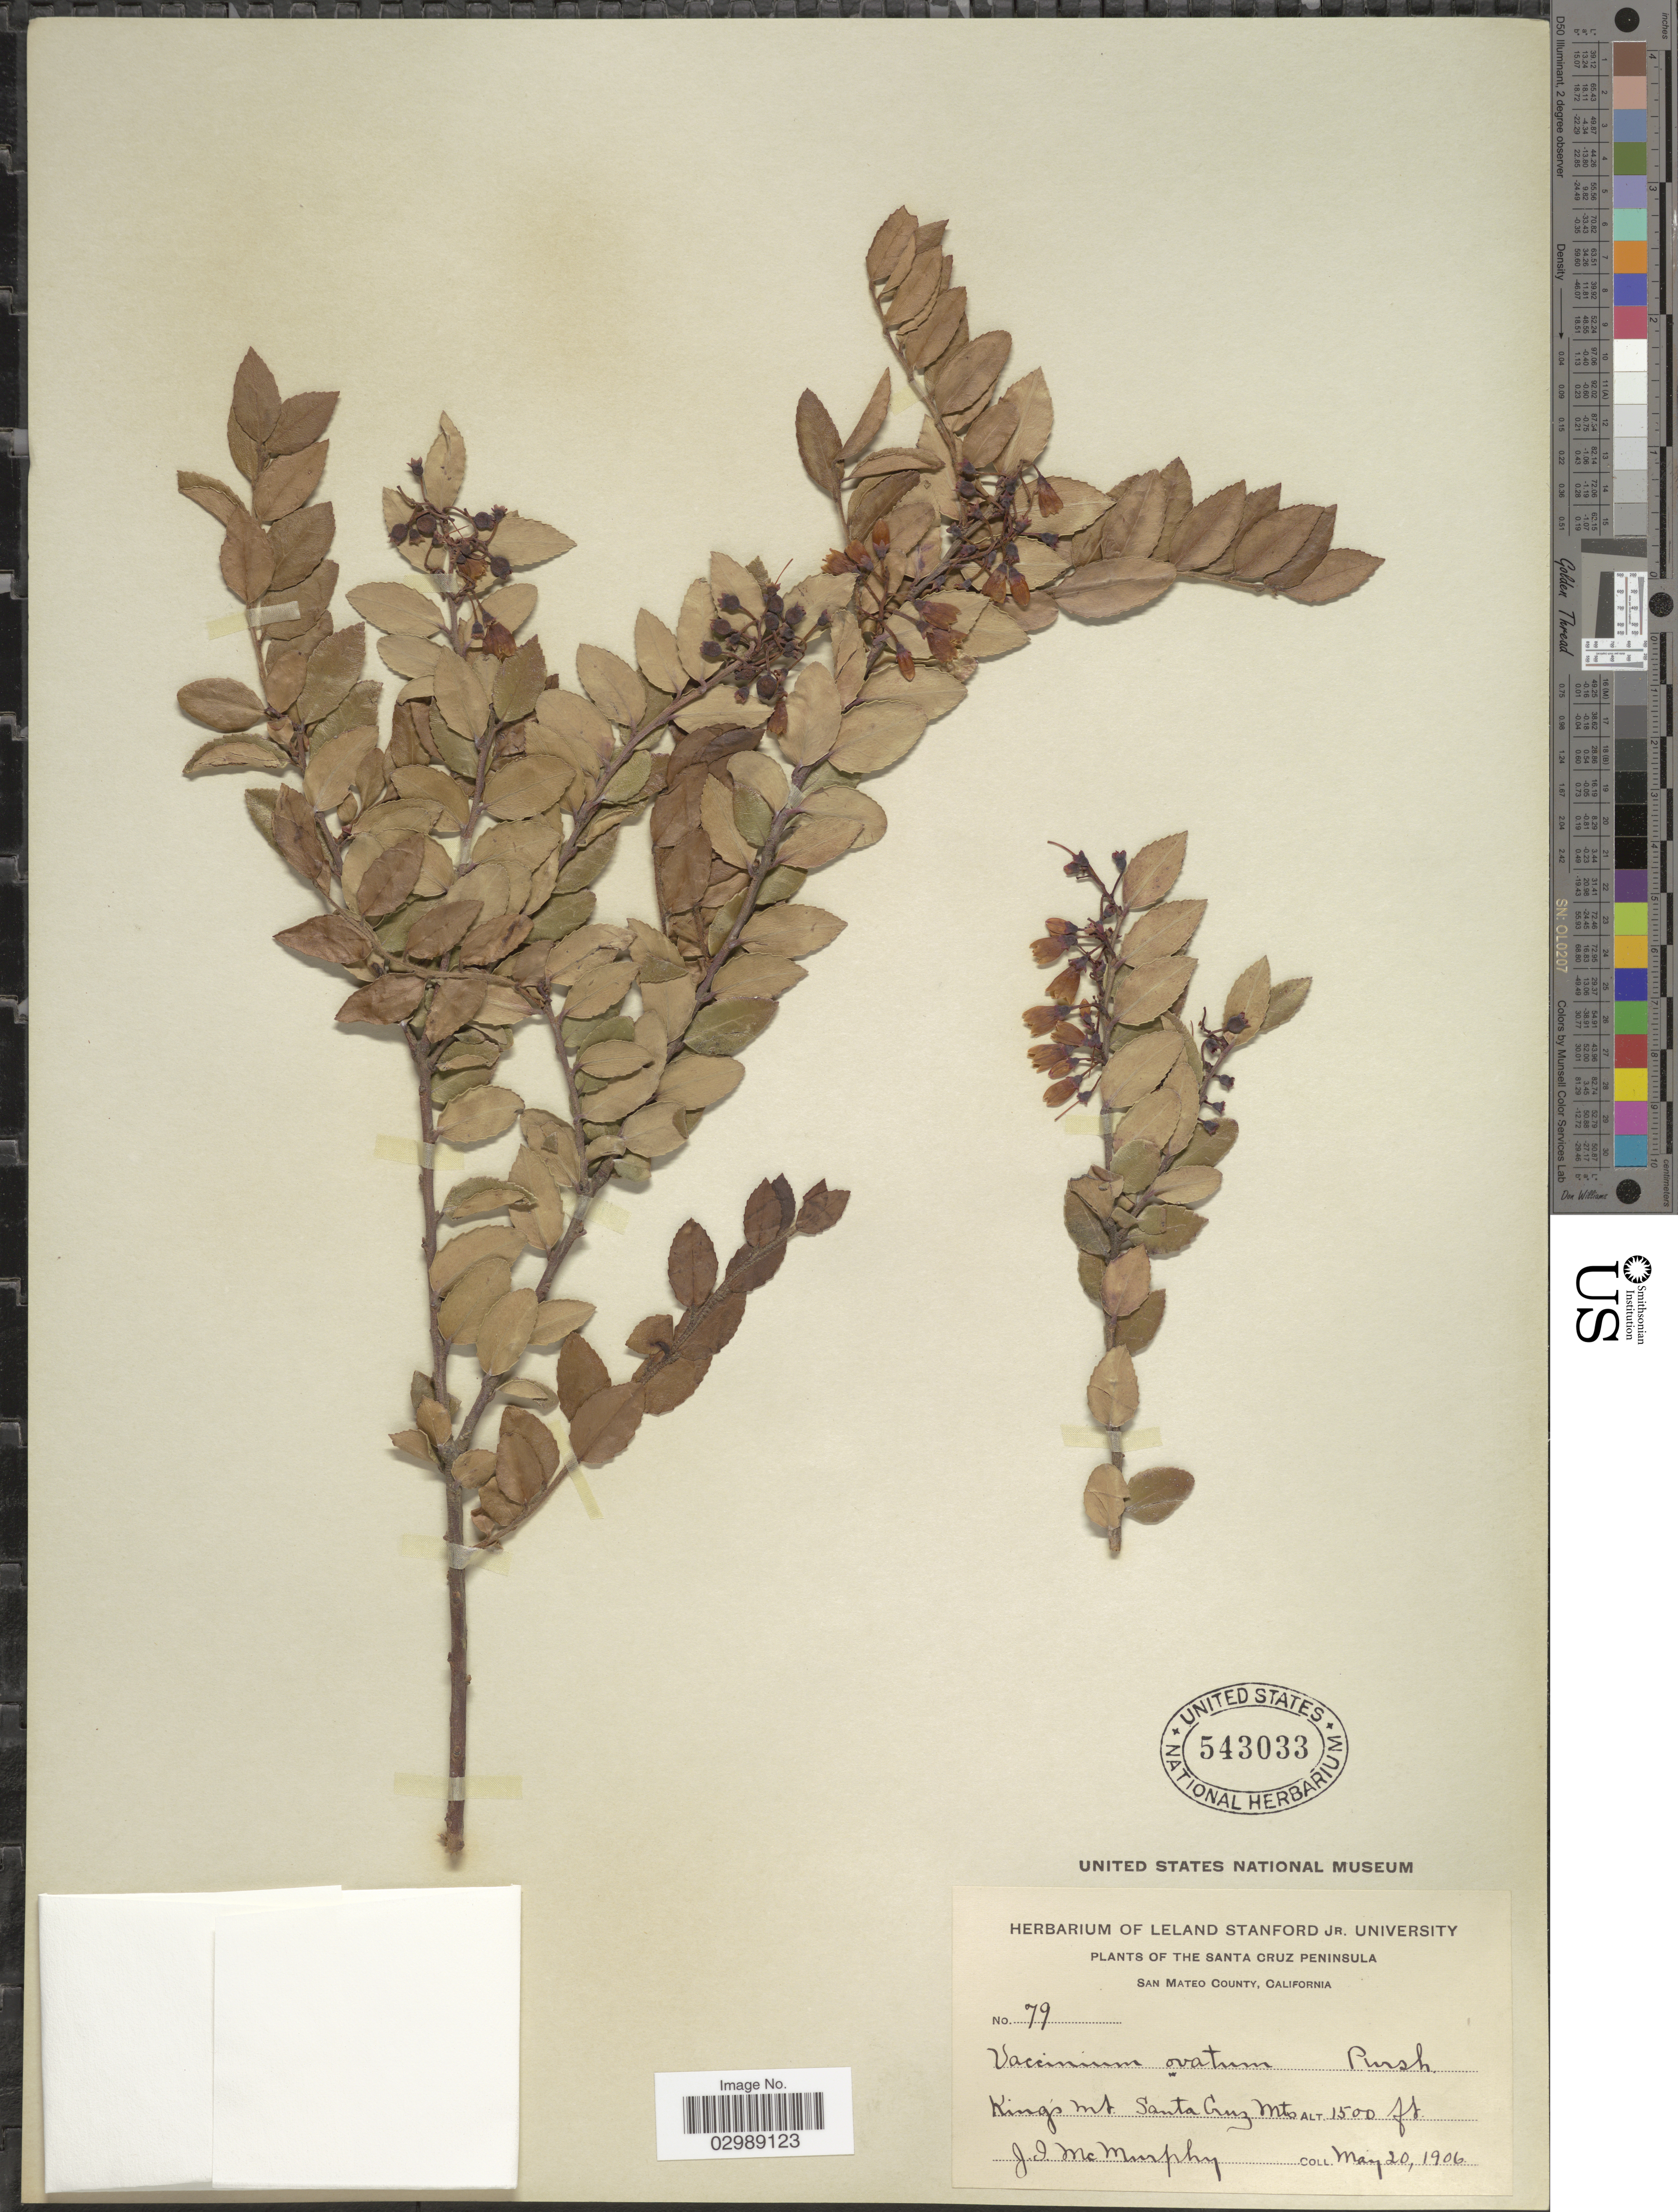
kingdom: Plantae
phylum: Tracheophyta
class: Magnoliopsida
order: Ericales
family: Ericaceae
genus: Vaccinium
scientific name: Vaccinium ovatum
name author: Pursh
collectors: J. McMurphy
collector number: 79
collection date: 1906-05-20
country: United States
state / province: California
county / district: San Mateo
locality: The Santa Cruz Peninsula. San Mateo County. King's Mt. Santa Cruz Mts.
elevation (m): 457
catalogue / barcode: US 543033